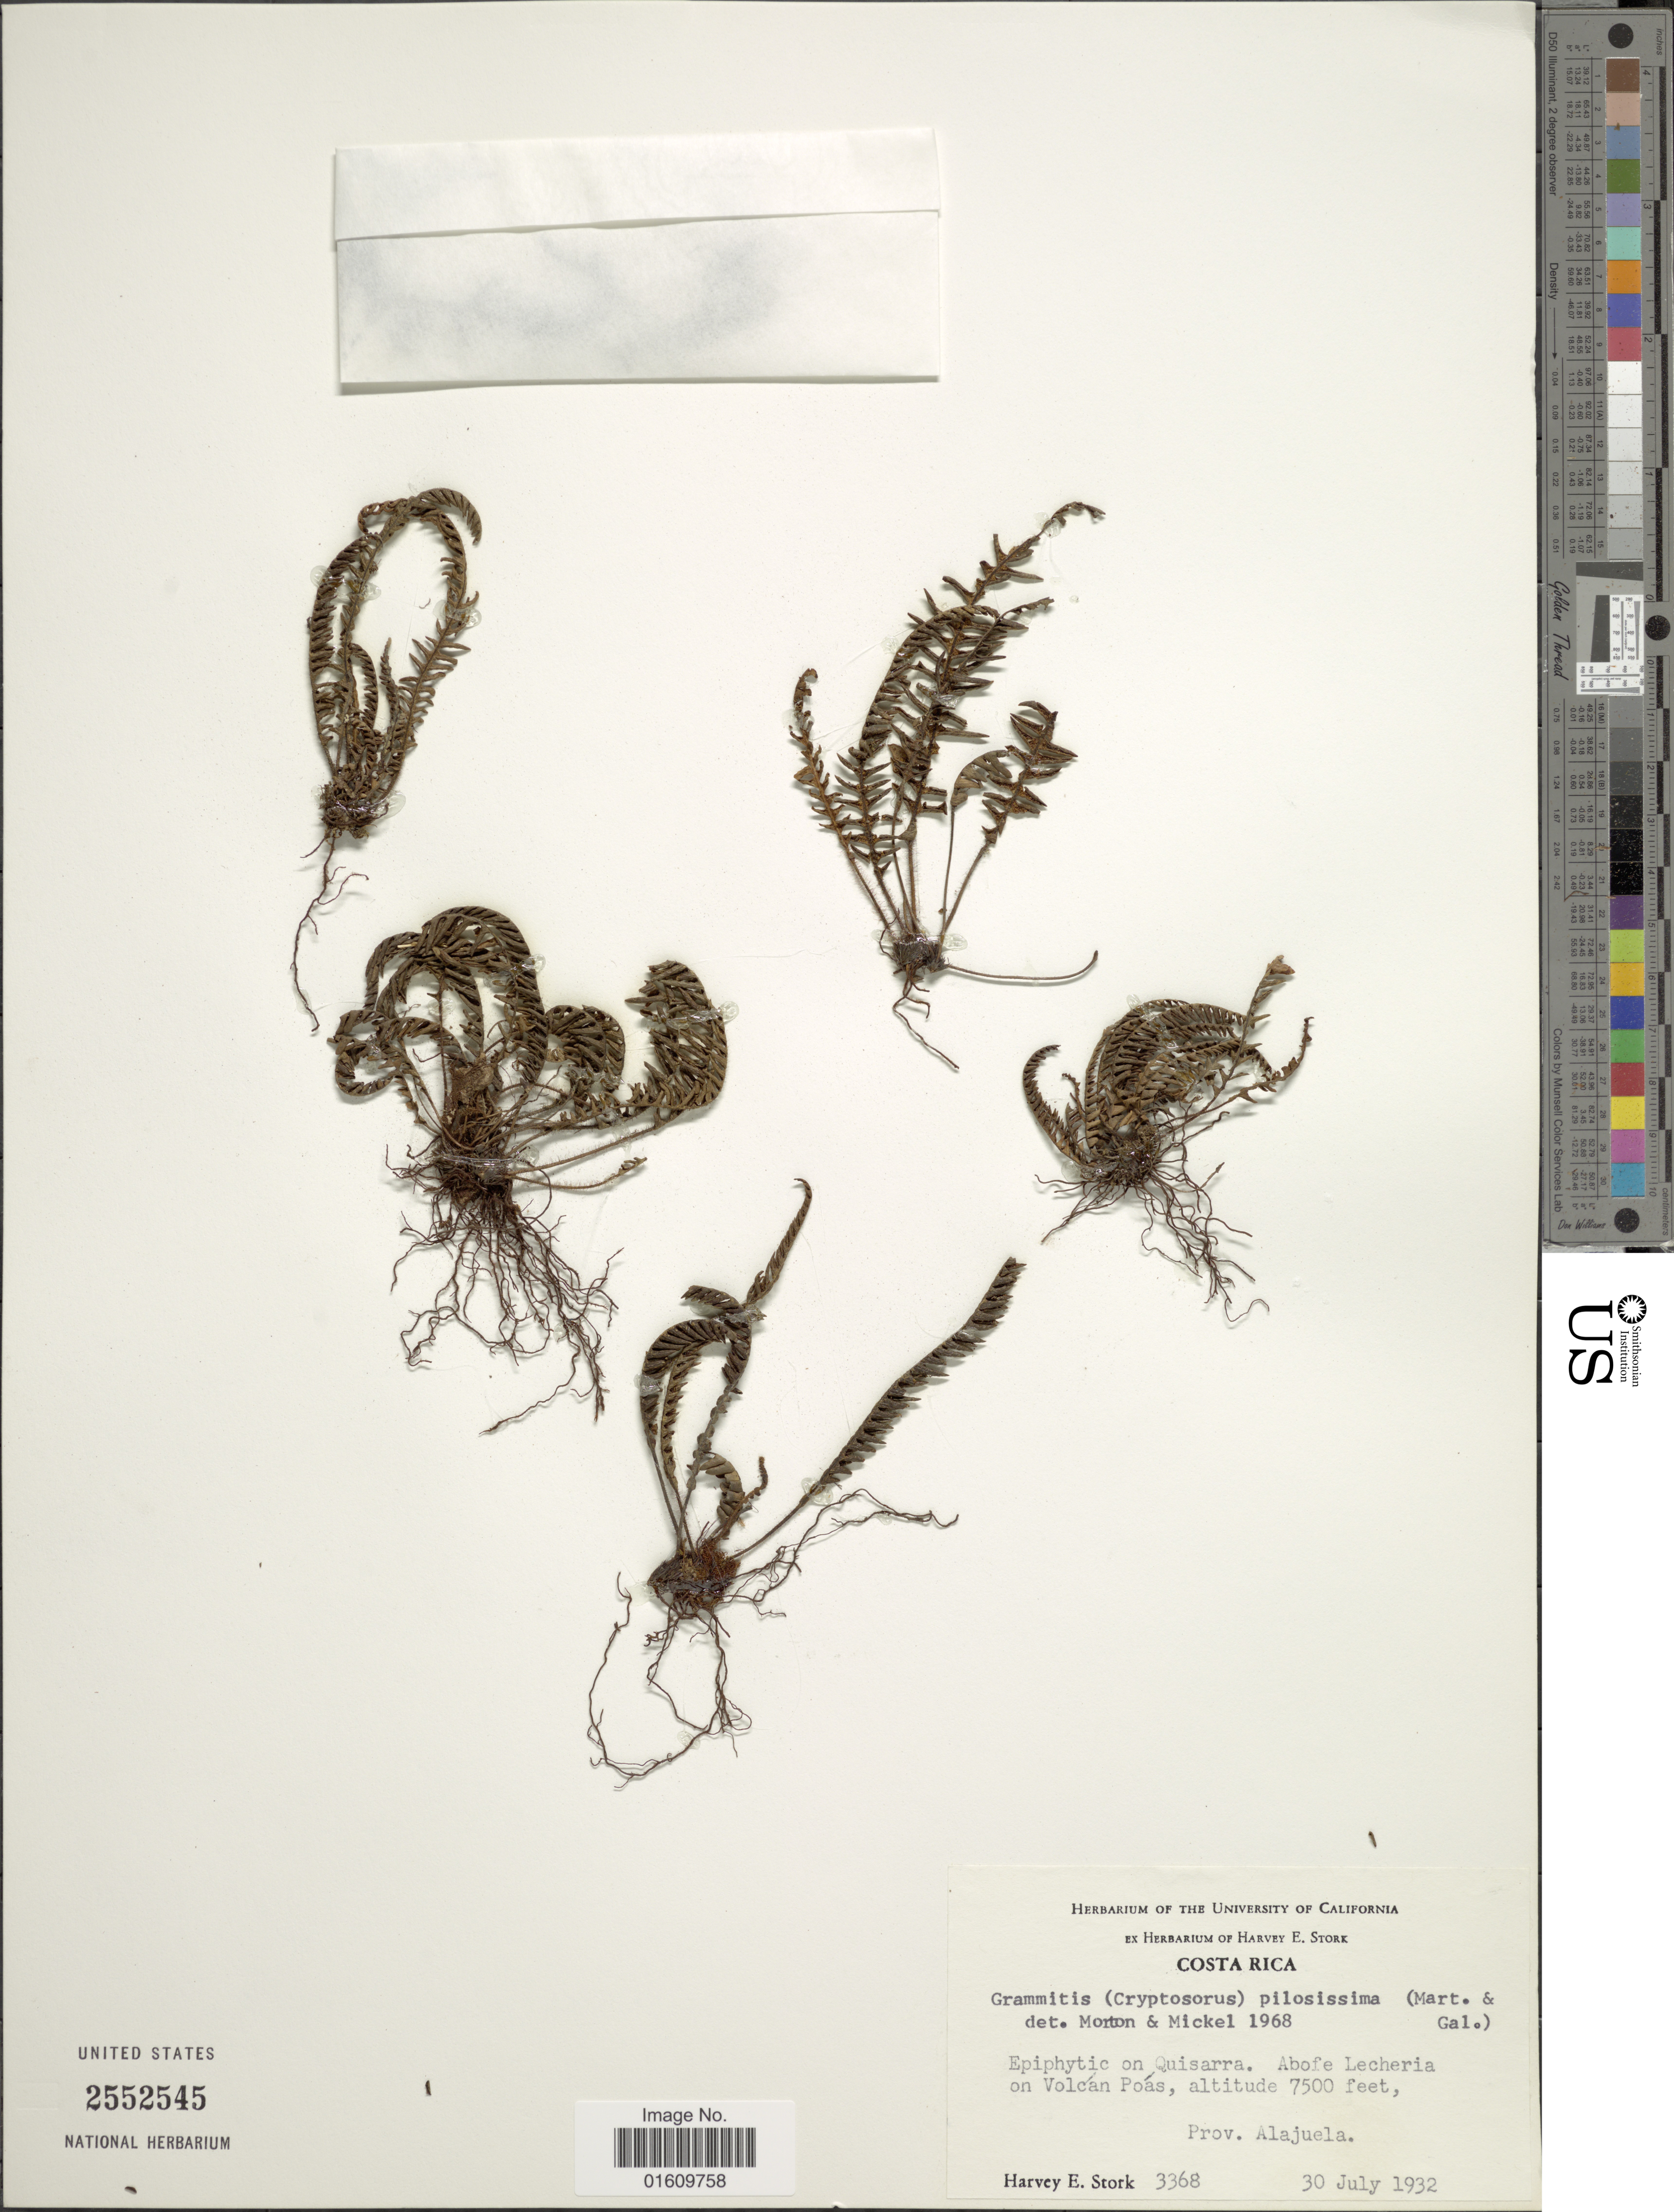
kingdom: Plantae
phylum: Tracheophyta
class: Polypodiopsida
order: Polypodiales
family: Polypodiaceae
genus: Melpomene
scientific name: Melpomene xiphopteroides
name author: (Liebm.) A.R. Sm. & R.C. Moran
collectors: H. E. Stork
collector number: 3368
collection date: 1932-07-30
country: Costa Rica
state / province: Alajuela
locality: Epiphytic on Quisarra, Abofe Lecheria on Volcan Poas. Prov. Alajuela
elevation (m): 2286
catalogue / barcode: US 2552545